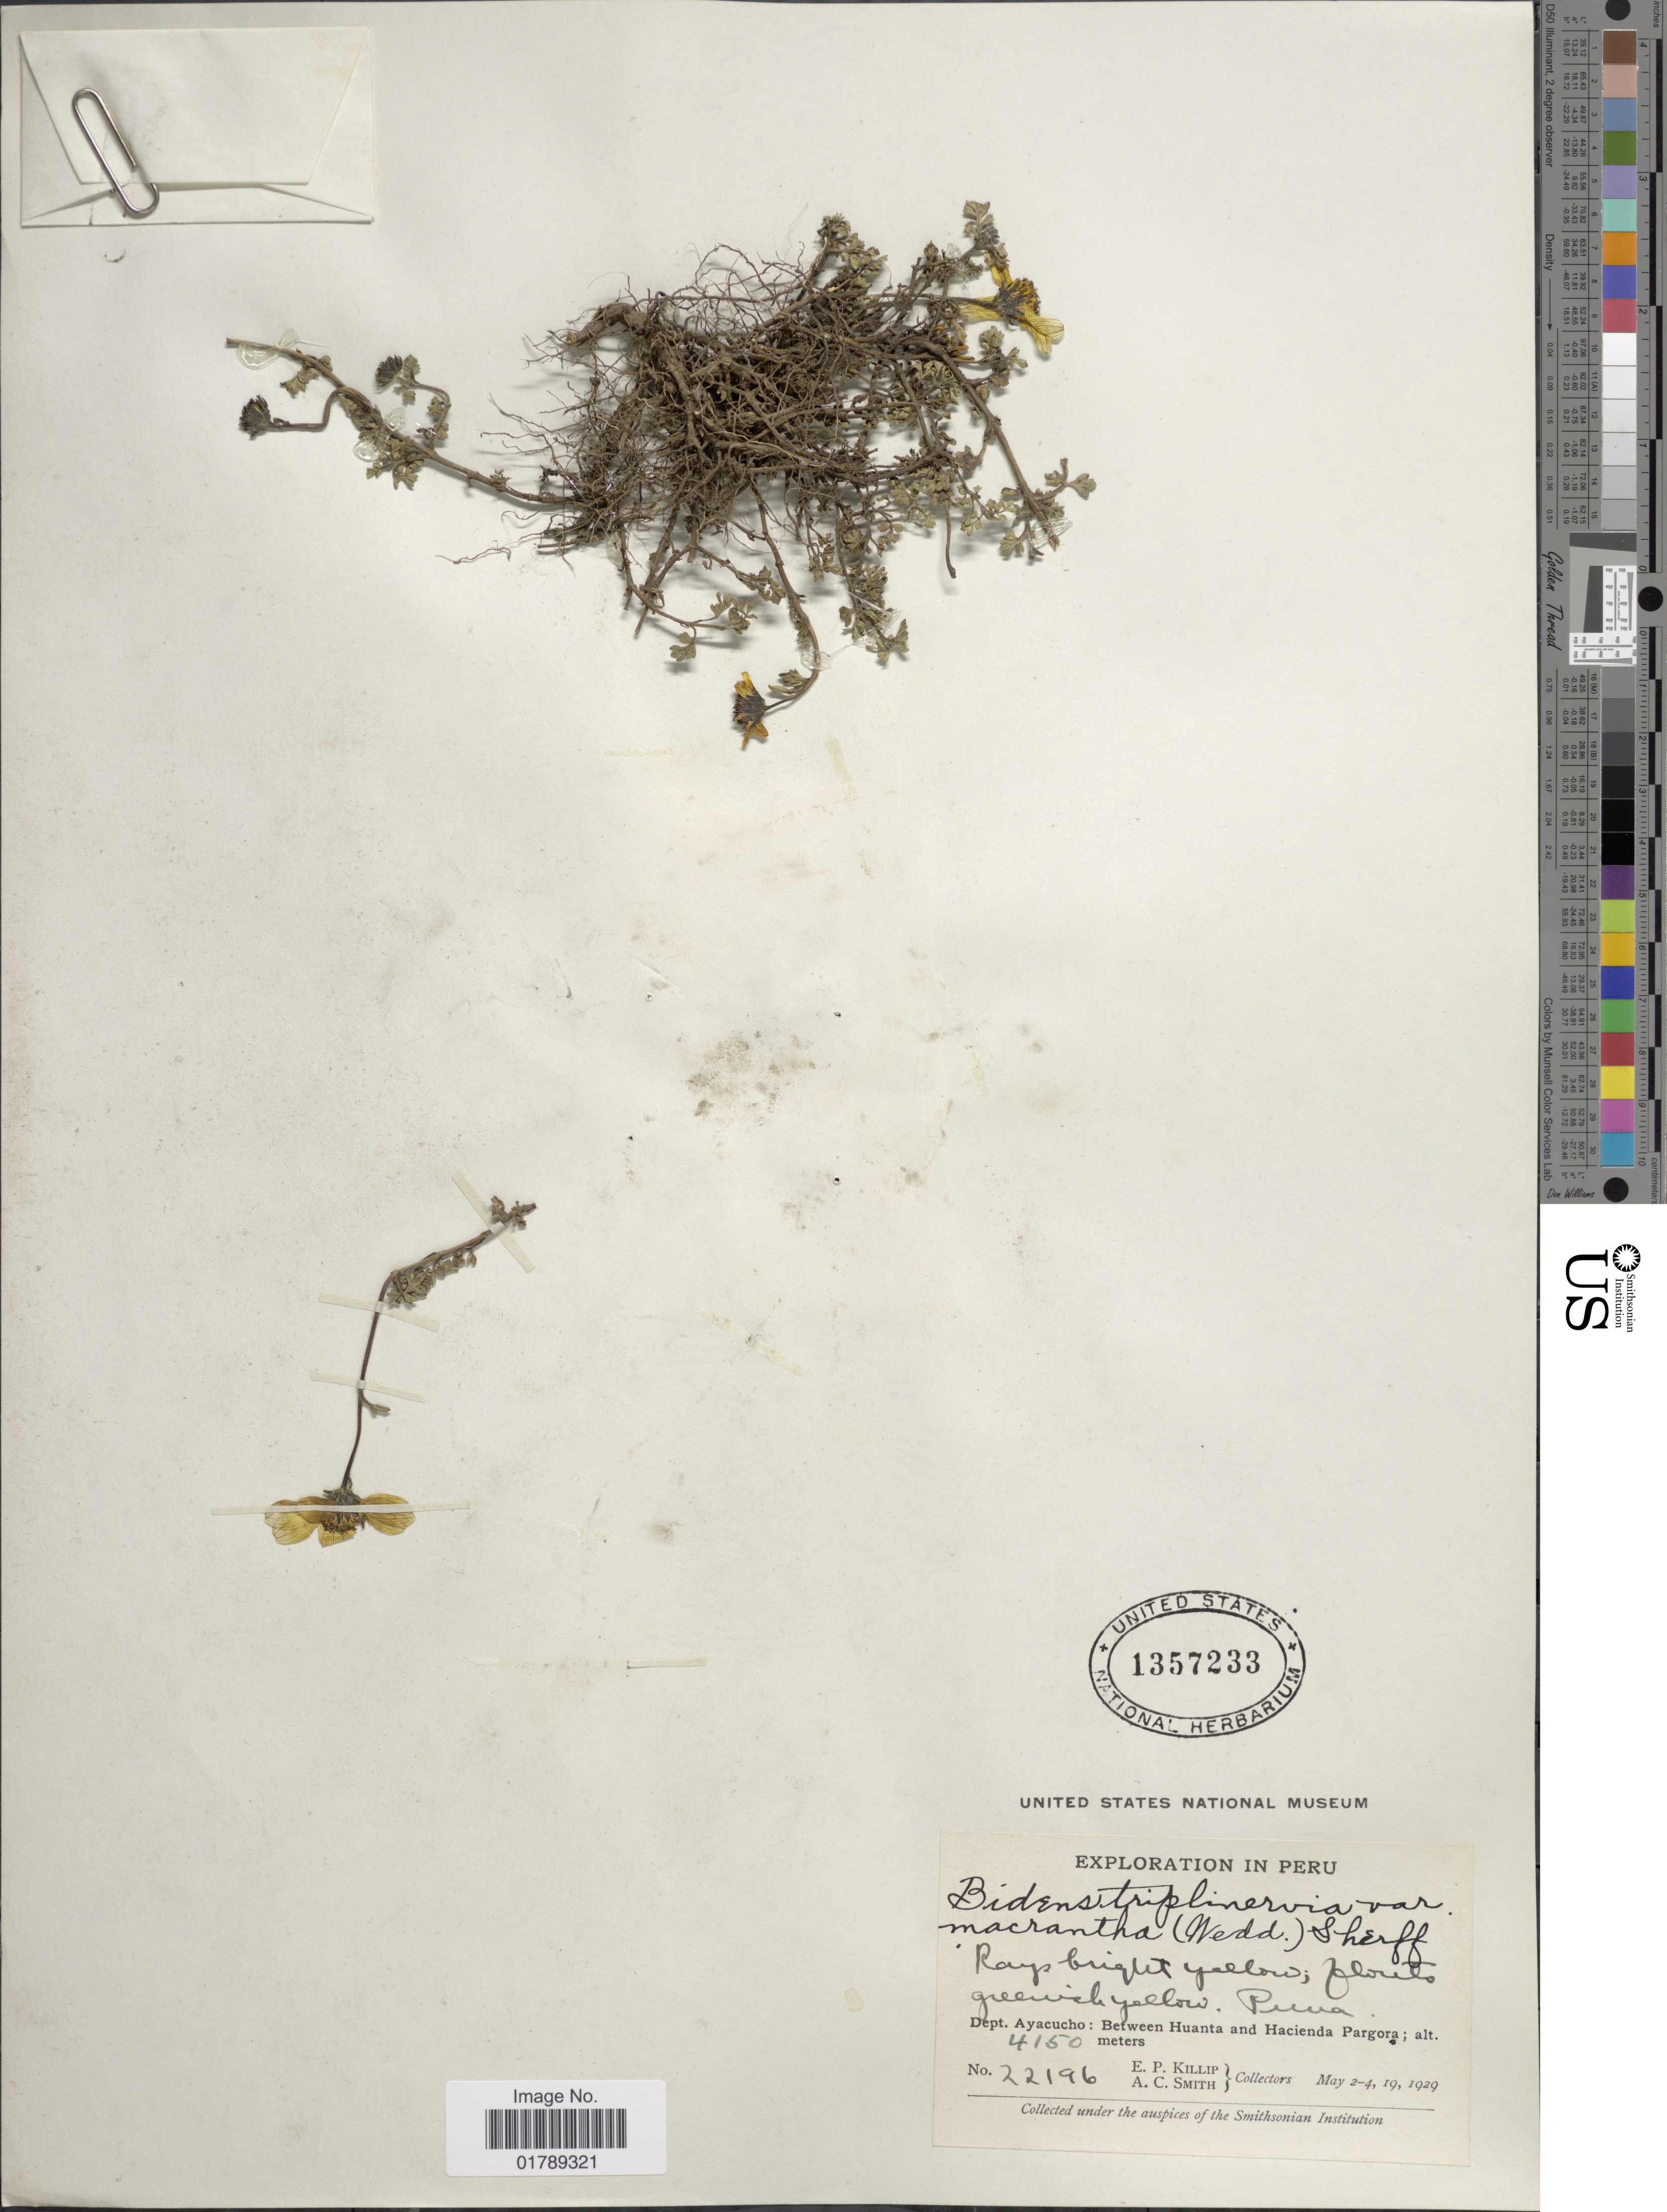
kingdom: Plantae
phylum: Tracheophyta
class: Magnoliopsida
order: Asterales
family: Asteraceae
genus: Bidens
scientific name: Bidens triplinervia var. macrantha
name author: (Wedd.) Sherff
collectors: E. P. Killip & A. C. Smith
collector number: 22196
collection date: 1929-05-02/1929-05-19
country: Peru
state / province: Ayacucho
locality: Between Huanta and Hacienda Pargora. Puna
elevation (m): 4150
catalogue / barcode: US 1357233